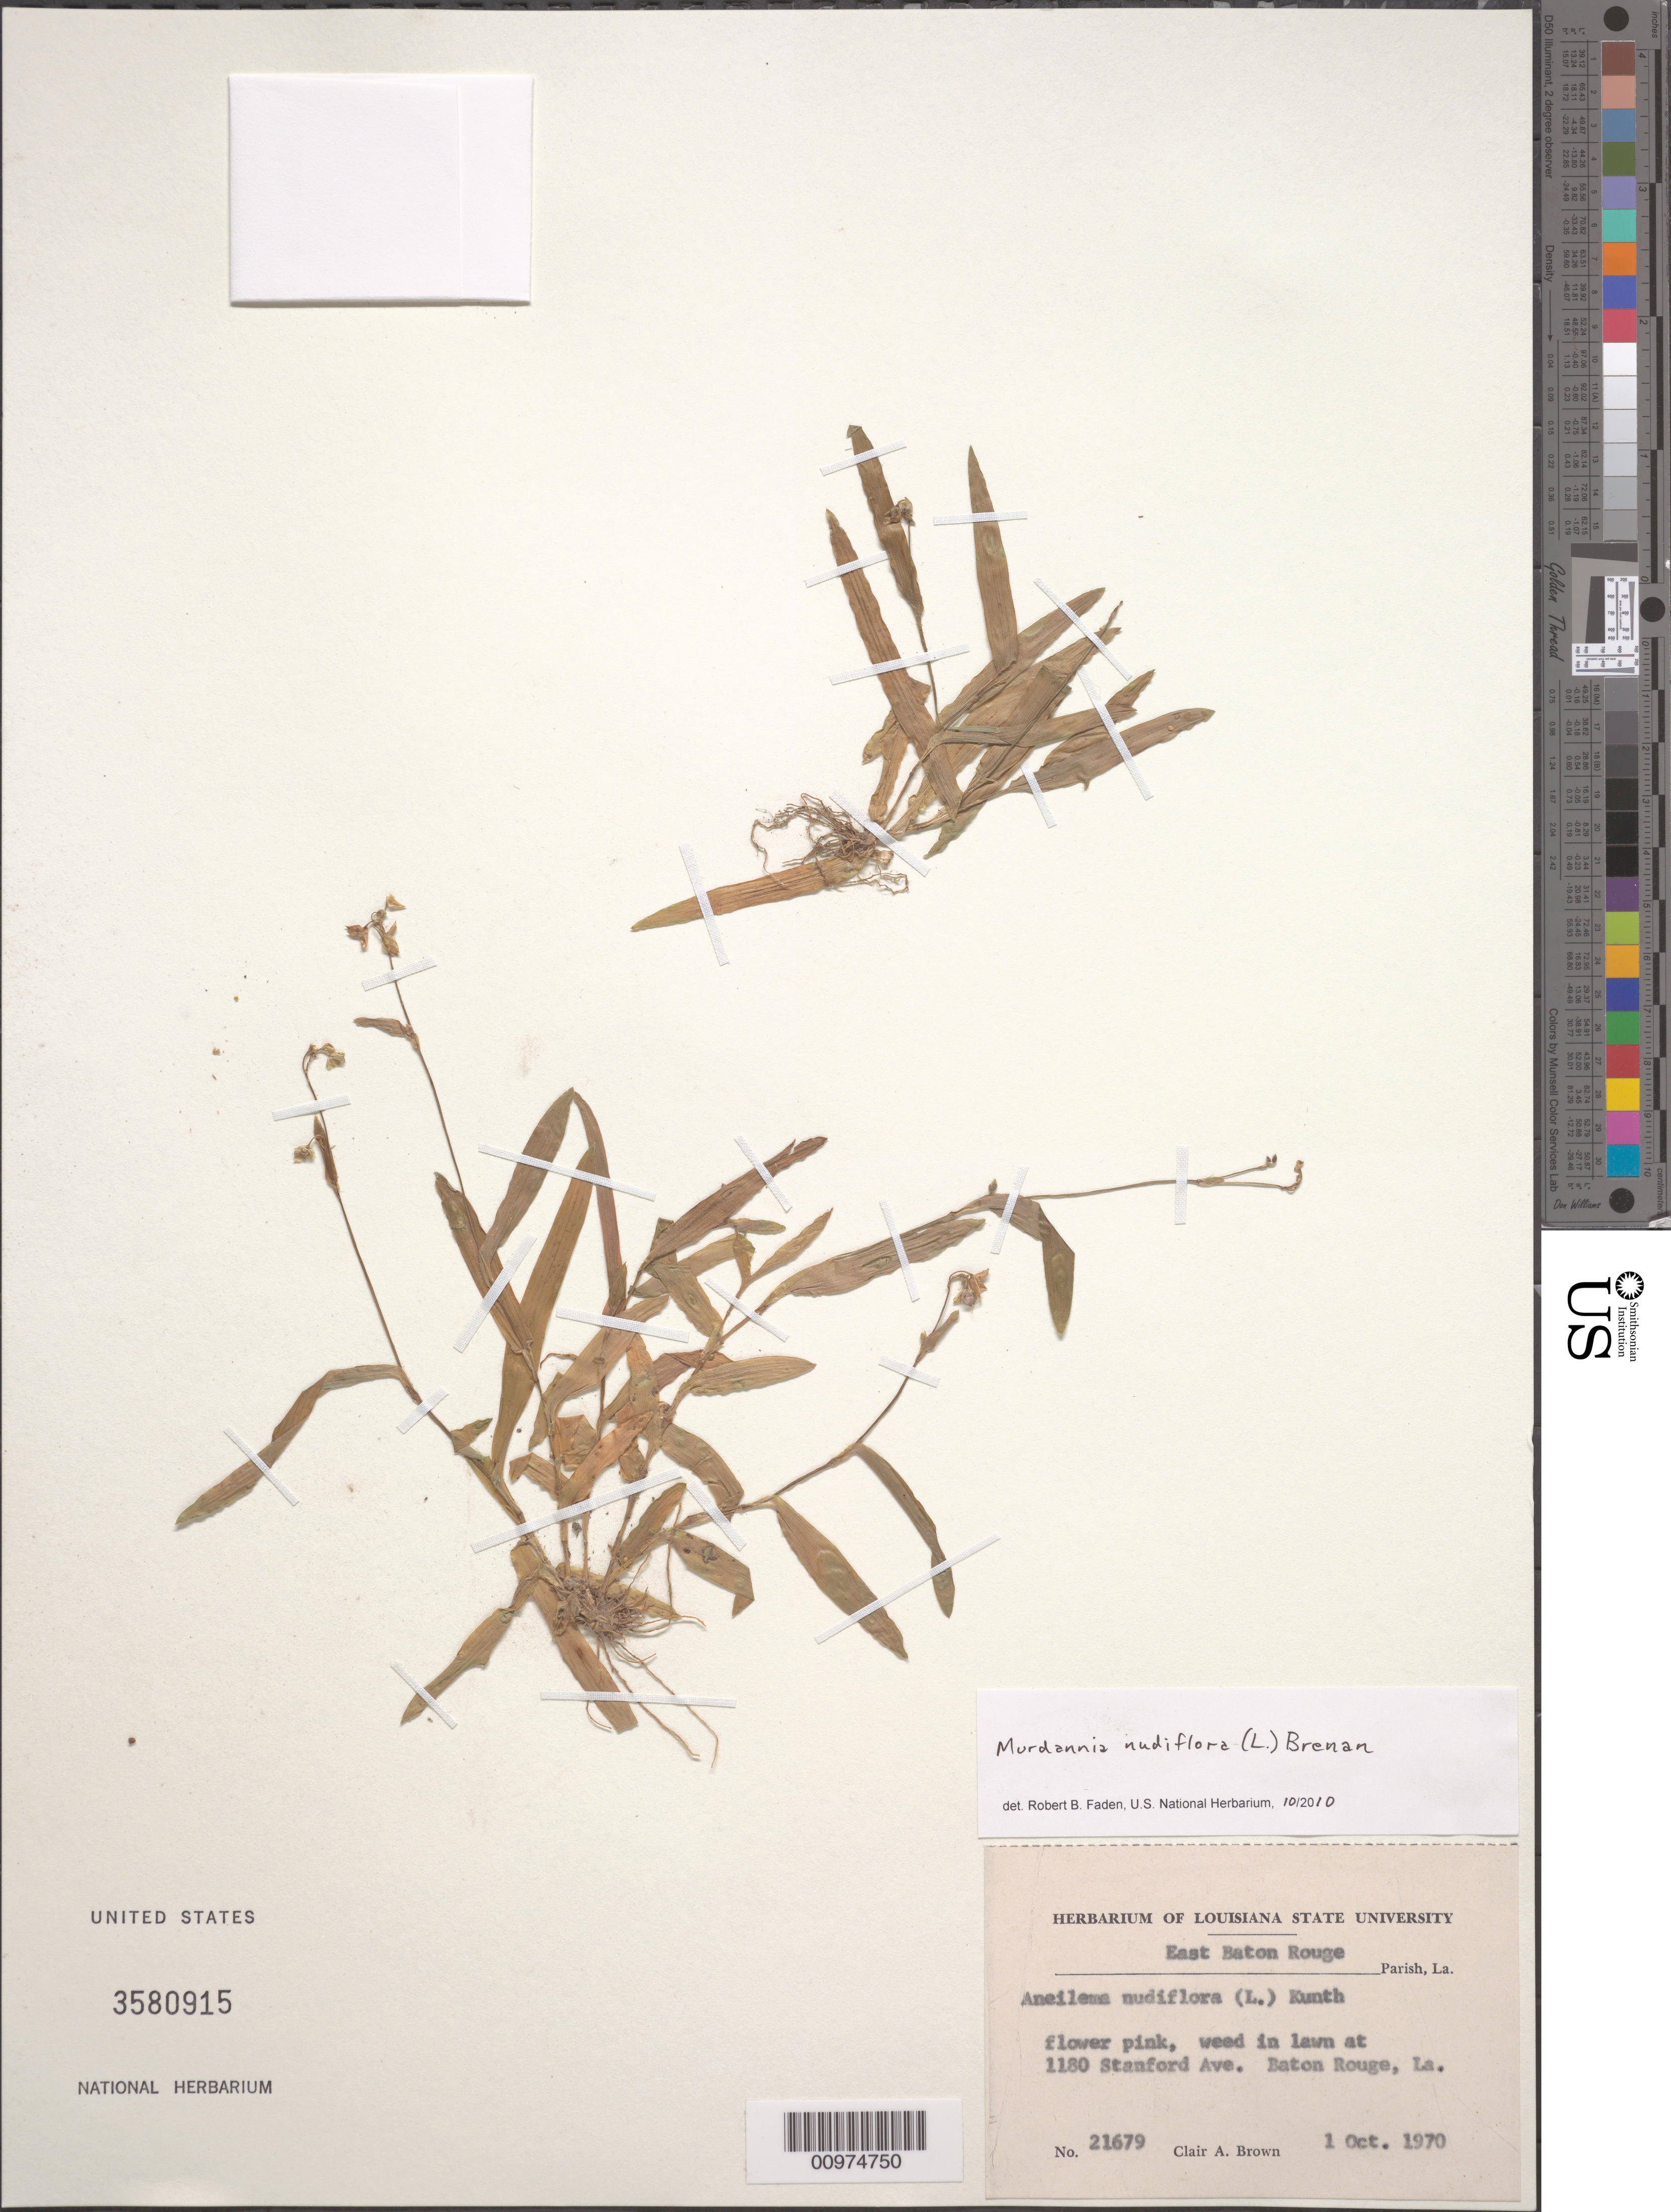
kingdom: Plantae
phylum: Tracheophyta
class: Liliopsida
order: Commelinales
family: Commelinaceae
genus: Murdannia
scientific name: Murdannia nudiflora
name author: (L.) Brenan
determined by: Faden, Robert B., (US), Smithsonian Institution - National Museum of Natural History (UNITED STATES)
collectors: C. A. Brown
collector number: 21679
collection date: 1970-10-01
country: United States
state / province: Louisiana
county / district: East Baton Rouge Parish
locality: weed in lawn at 1180 Stanford Ave. Baton Rouge, La.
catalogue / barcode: US 3580915